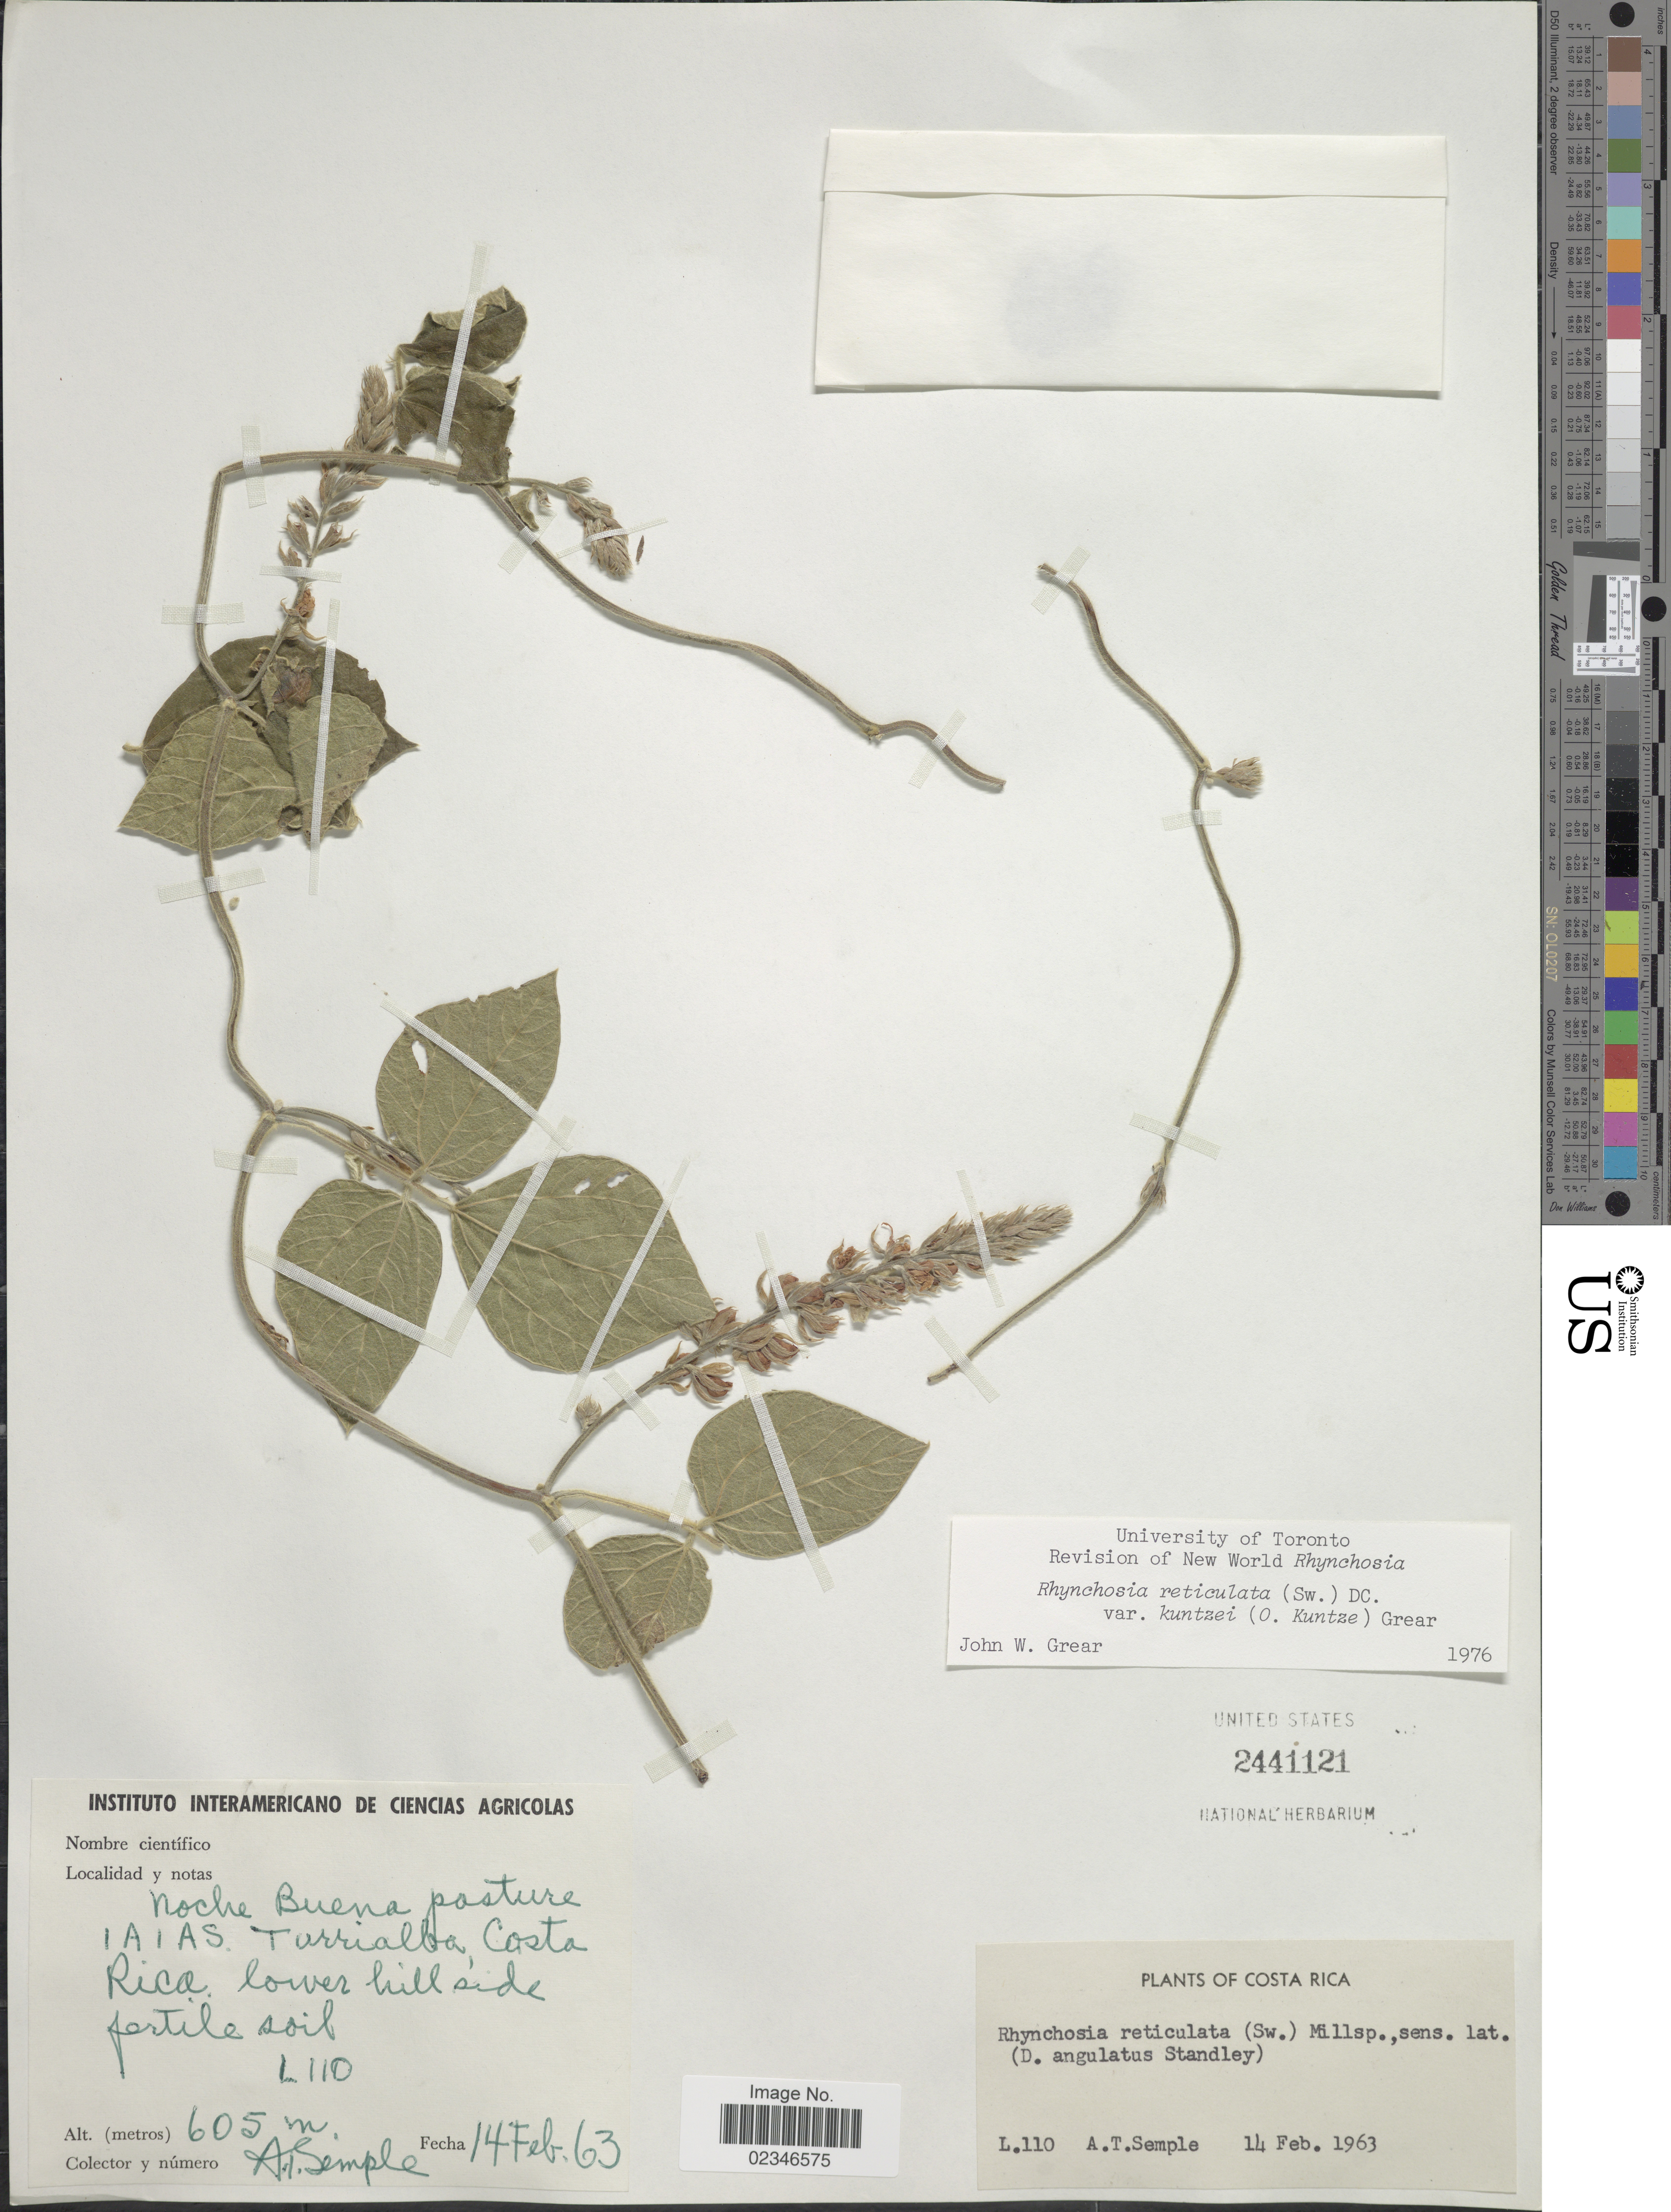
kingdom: Plantae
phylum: Tracheophyta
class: Magnoliopsida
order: Fabales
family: Fabaceae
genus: Rhynchosia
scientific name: Rhynchosia reticulata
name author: (Sw.) DC.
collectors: A. Semple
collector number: L.110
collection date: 1963-02-14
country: Costa Rica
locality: Noche Buena pasture IAIAS Turrialba, Costa Rica, lower hillside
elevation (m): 605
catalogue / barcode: US 2441121